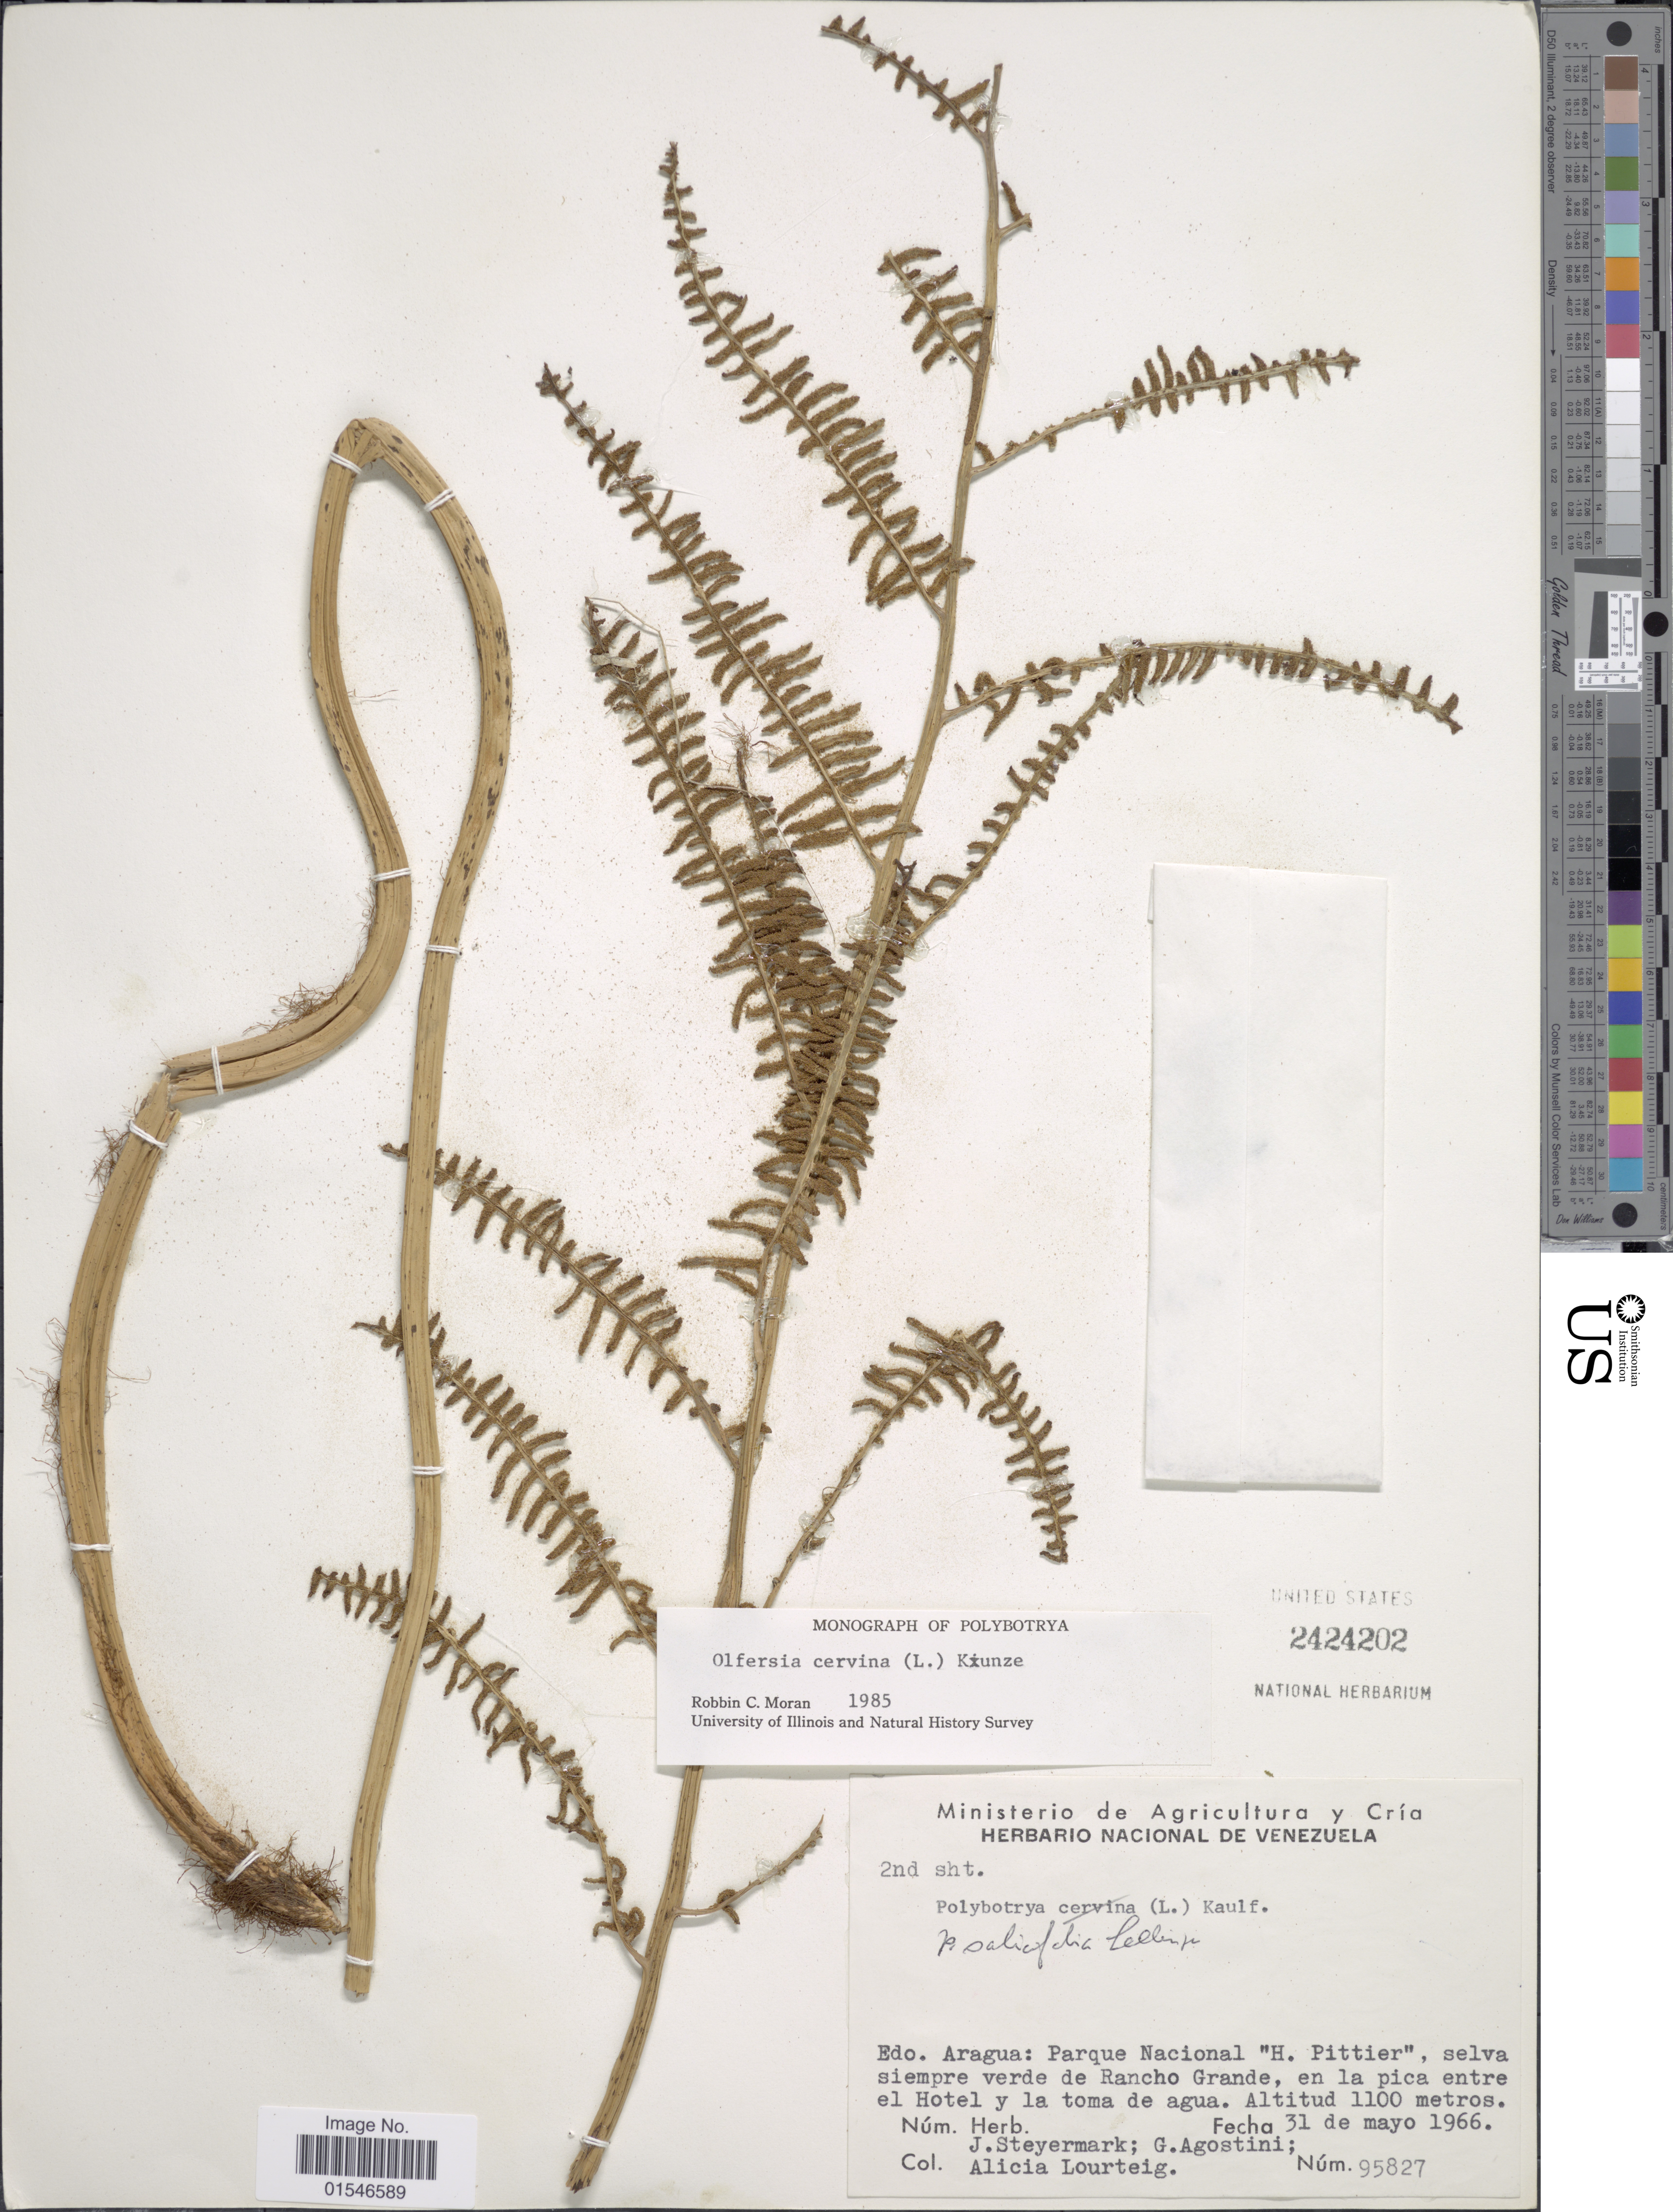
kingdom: Plantae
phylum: Tracheophyta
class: Polypodiopsida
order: Polypodiales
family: Dryopteridaceae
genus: Olfersia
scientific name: Olfersia cervina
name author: (L.) Kunze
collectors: J. Steyermark, G. Agostini & A. Lourteig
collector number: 95827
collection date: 1966-05-31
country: Venezuela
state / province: Aragua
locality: Parque Nacional "H. Pittier", selva siempre verde de Rancho Grande, en la pica entre el Hotel y la toma de agua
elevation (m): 1100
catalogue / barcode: US 2424202